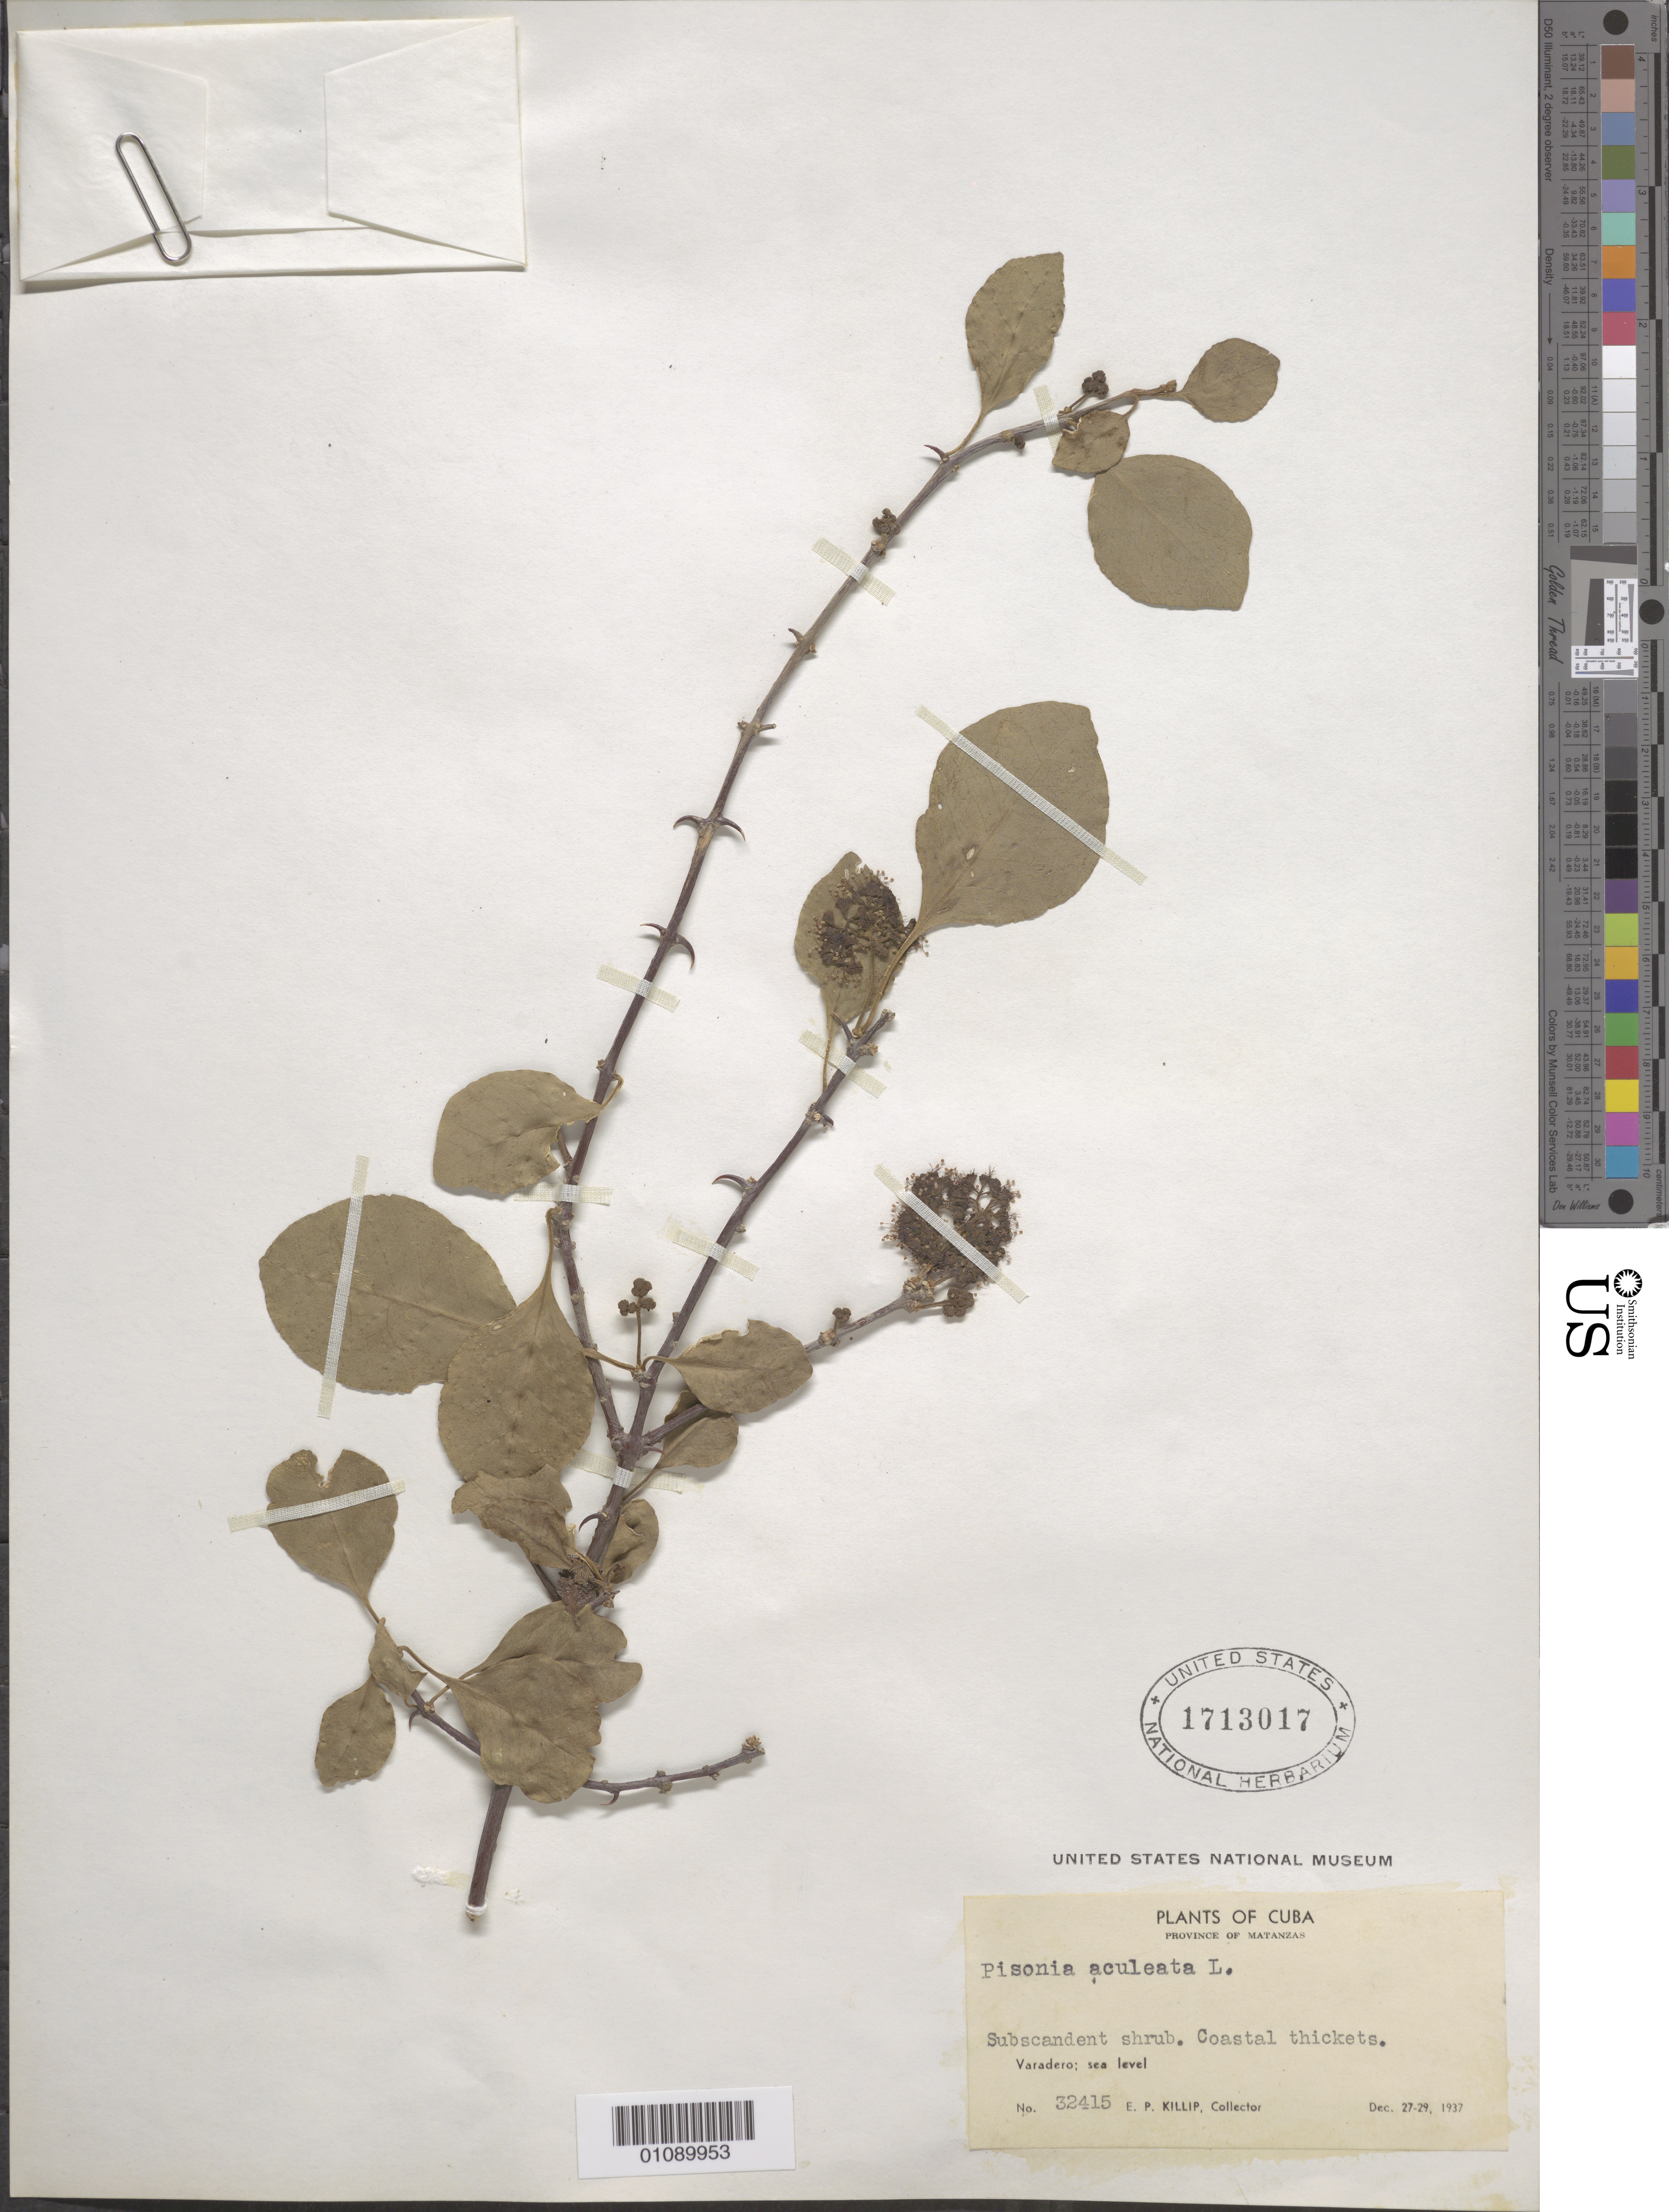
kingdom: Plantae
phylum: Tracheophyta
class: Magnoliopsida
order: Caryophyllales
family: Nyctaginaceae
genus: Pisonia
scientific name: Pisonia aculeata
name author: L.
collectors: E. P. Killip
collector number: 32415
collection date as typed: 27 Dec 1937 to 29 Dec 1937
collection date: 1937-12-27/1937-12-29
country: Cuba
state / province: Matanzas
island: Cuba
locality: Varadero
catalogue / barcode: US 1713017